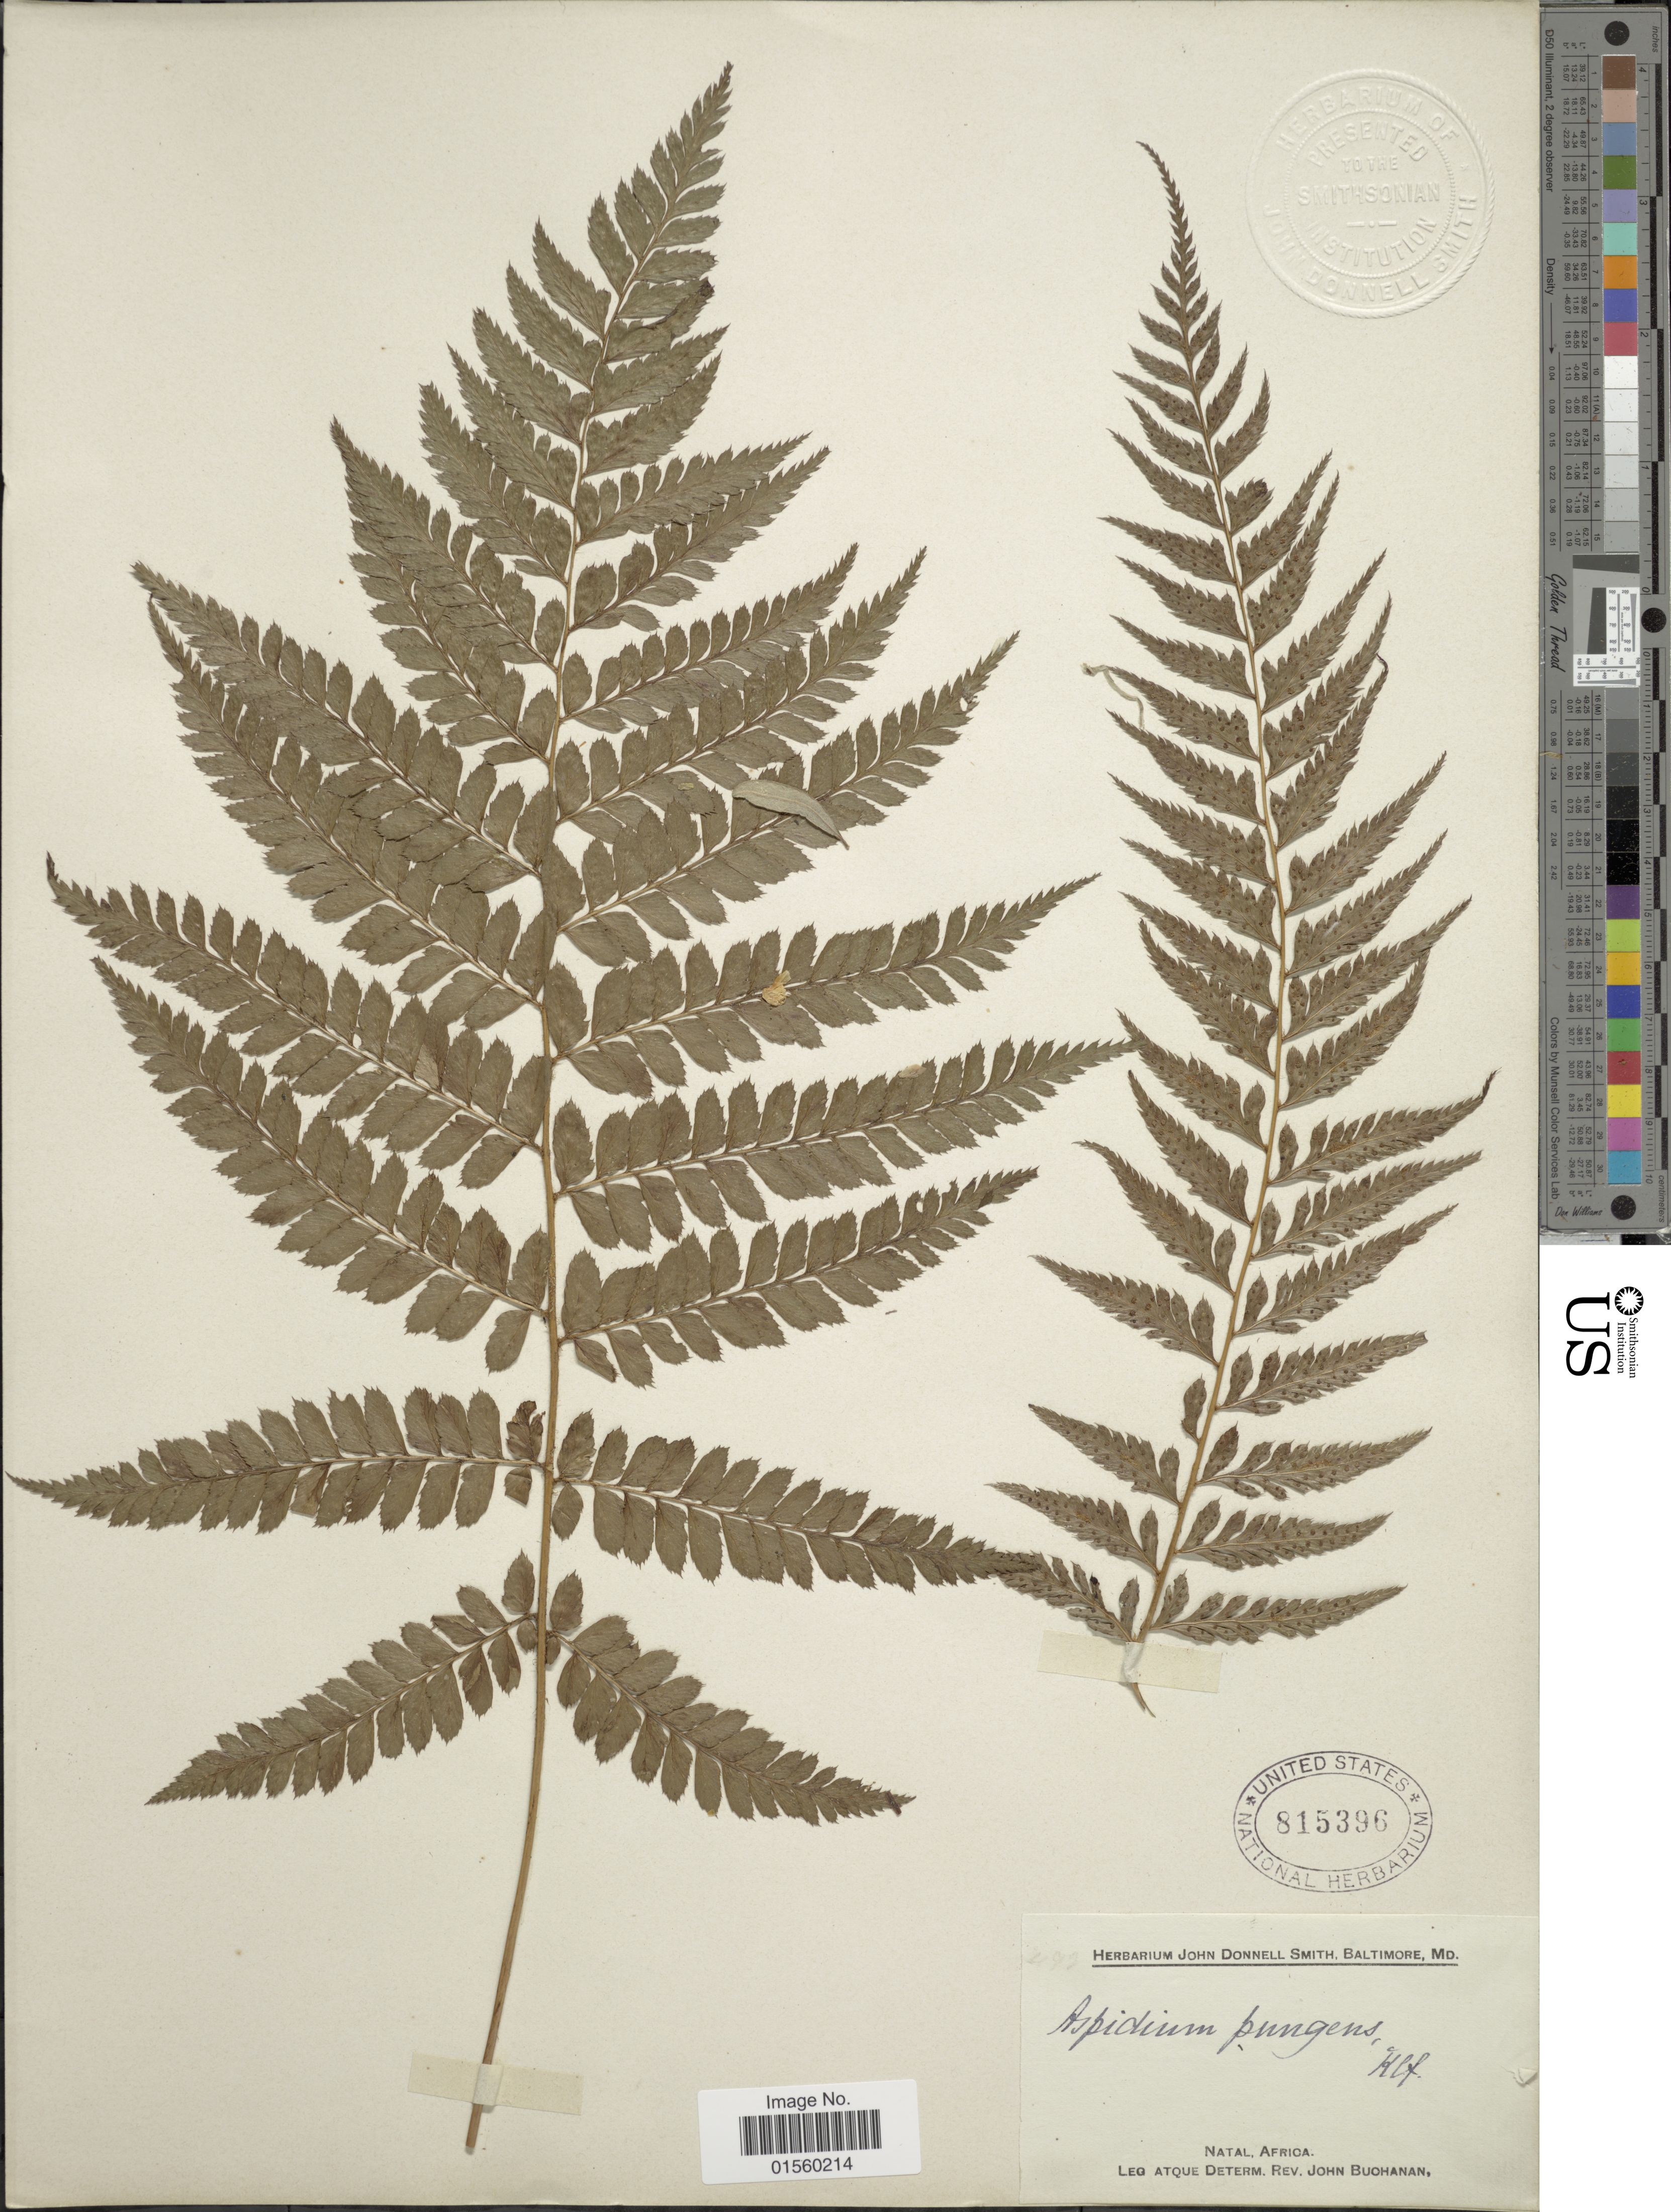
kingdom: Plantae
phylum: Tracheophyta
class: Polypodiopsida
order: Polypodiales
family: Dryopteridaceae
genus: Polystichum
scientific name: Polystichum pungens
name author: (Kaulf.) C. Presl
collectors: J. Buchanan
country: South Africa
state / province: KwaZulu-Natal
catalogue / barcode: US 815396